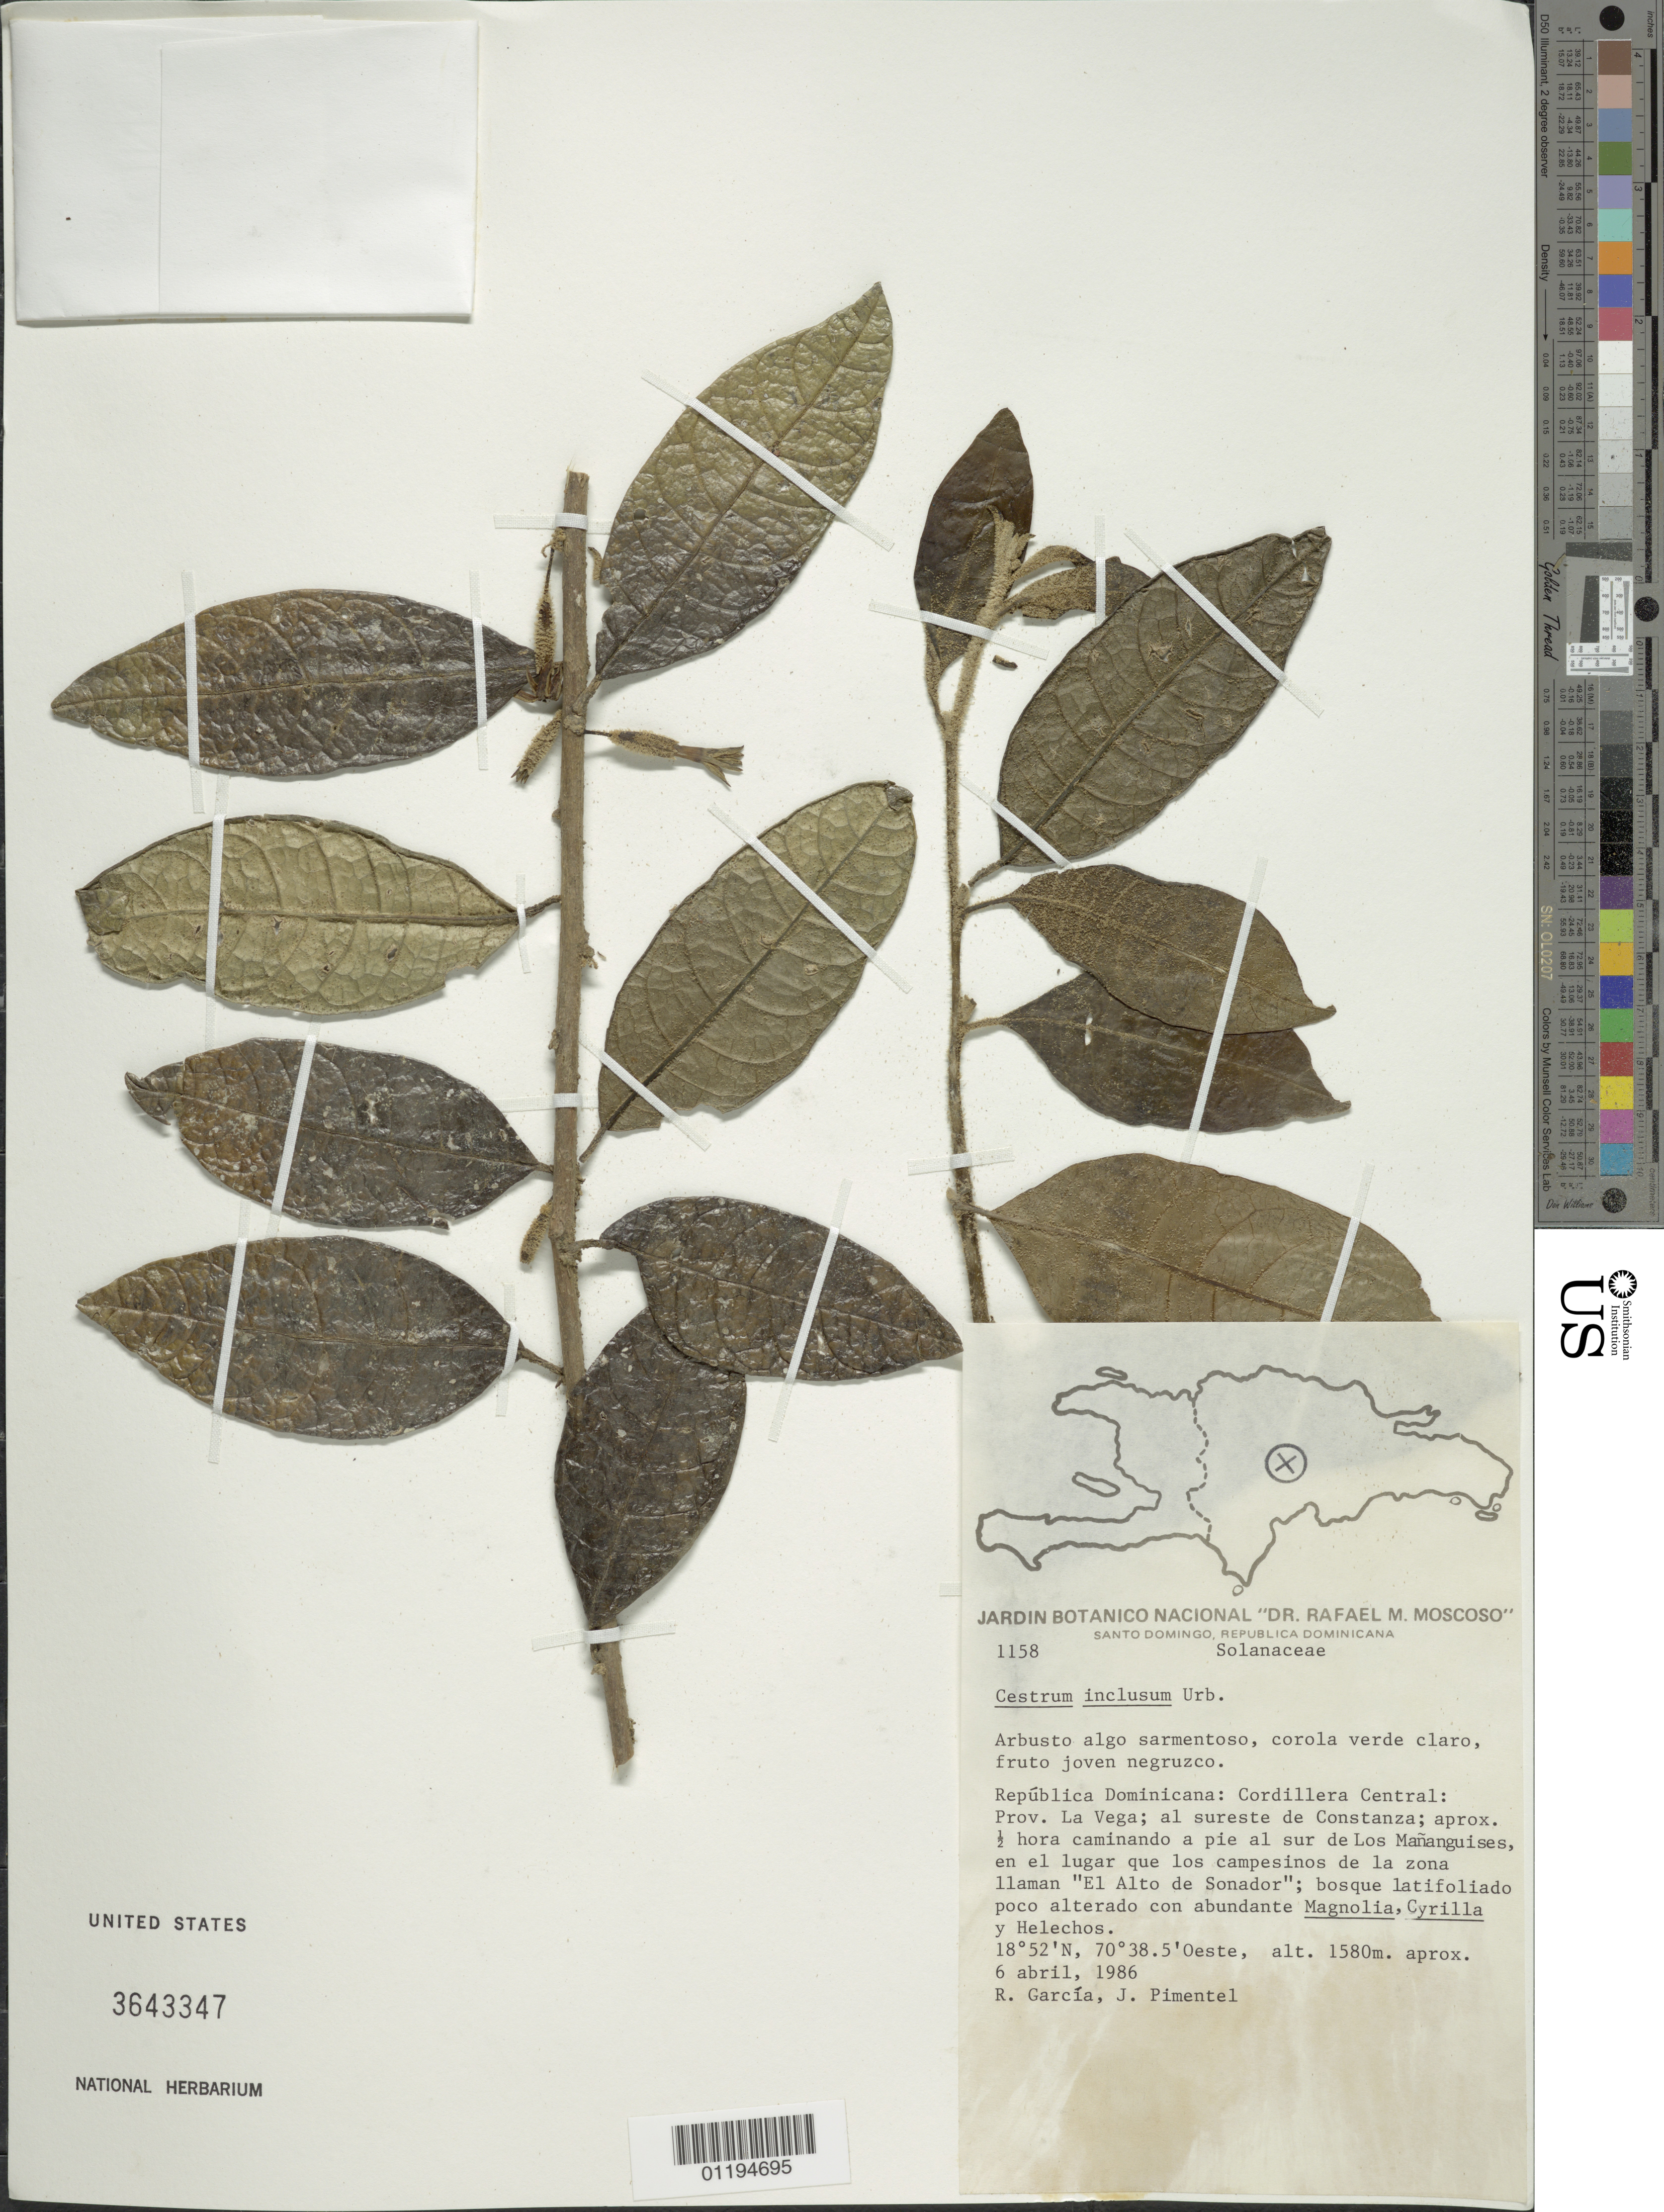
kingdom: Plantae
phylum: Tracheophyta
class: Magnoliopsida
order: Solanales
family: Solanaceae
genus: Cestrum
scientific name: Cestrum inclusum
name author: Urb.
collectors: R. Garcia & J. Pimental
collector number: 1158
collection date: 1986-04-06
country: Dominican Republic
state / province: La Vega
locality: SE of Constanza. about half an hour by foot south of Los Mananguises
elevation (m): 1580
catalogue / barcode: US 3643347